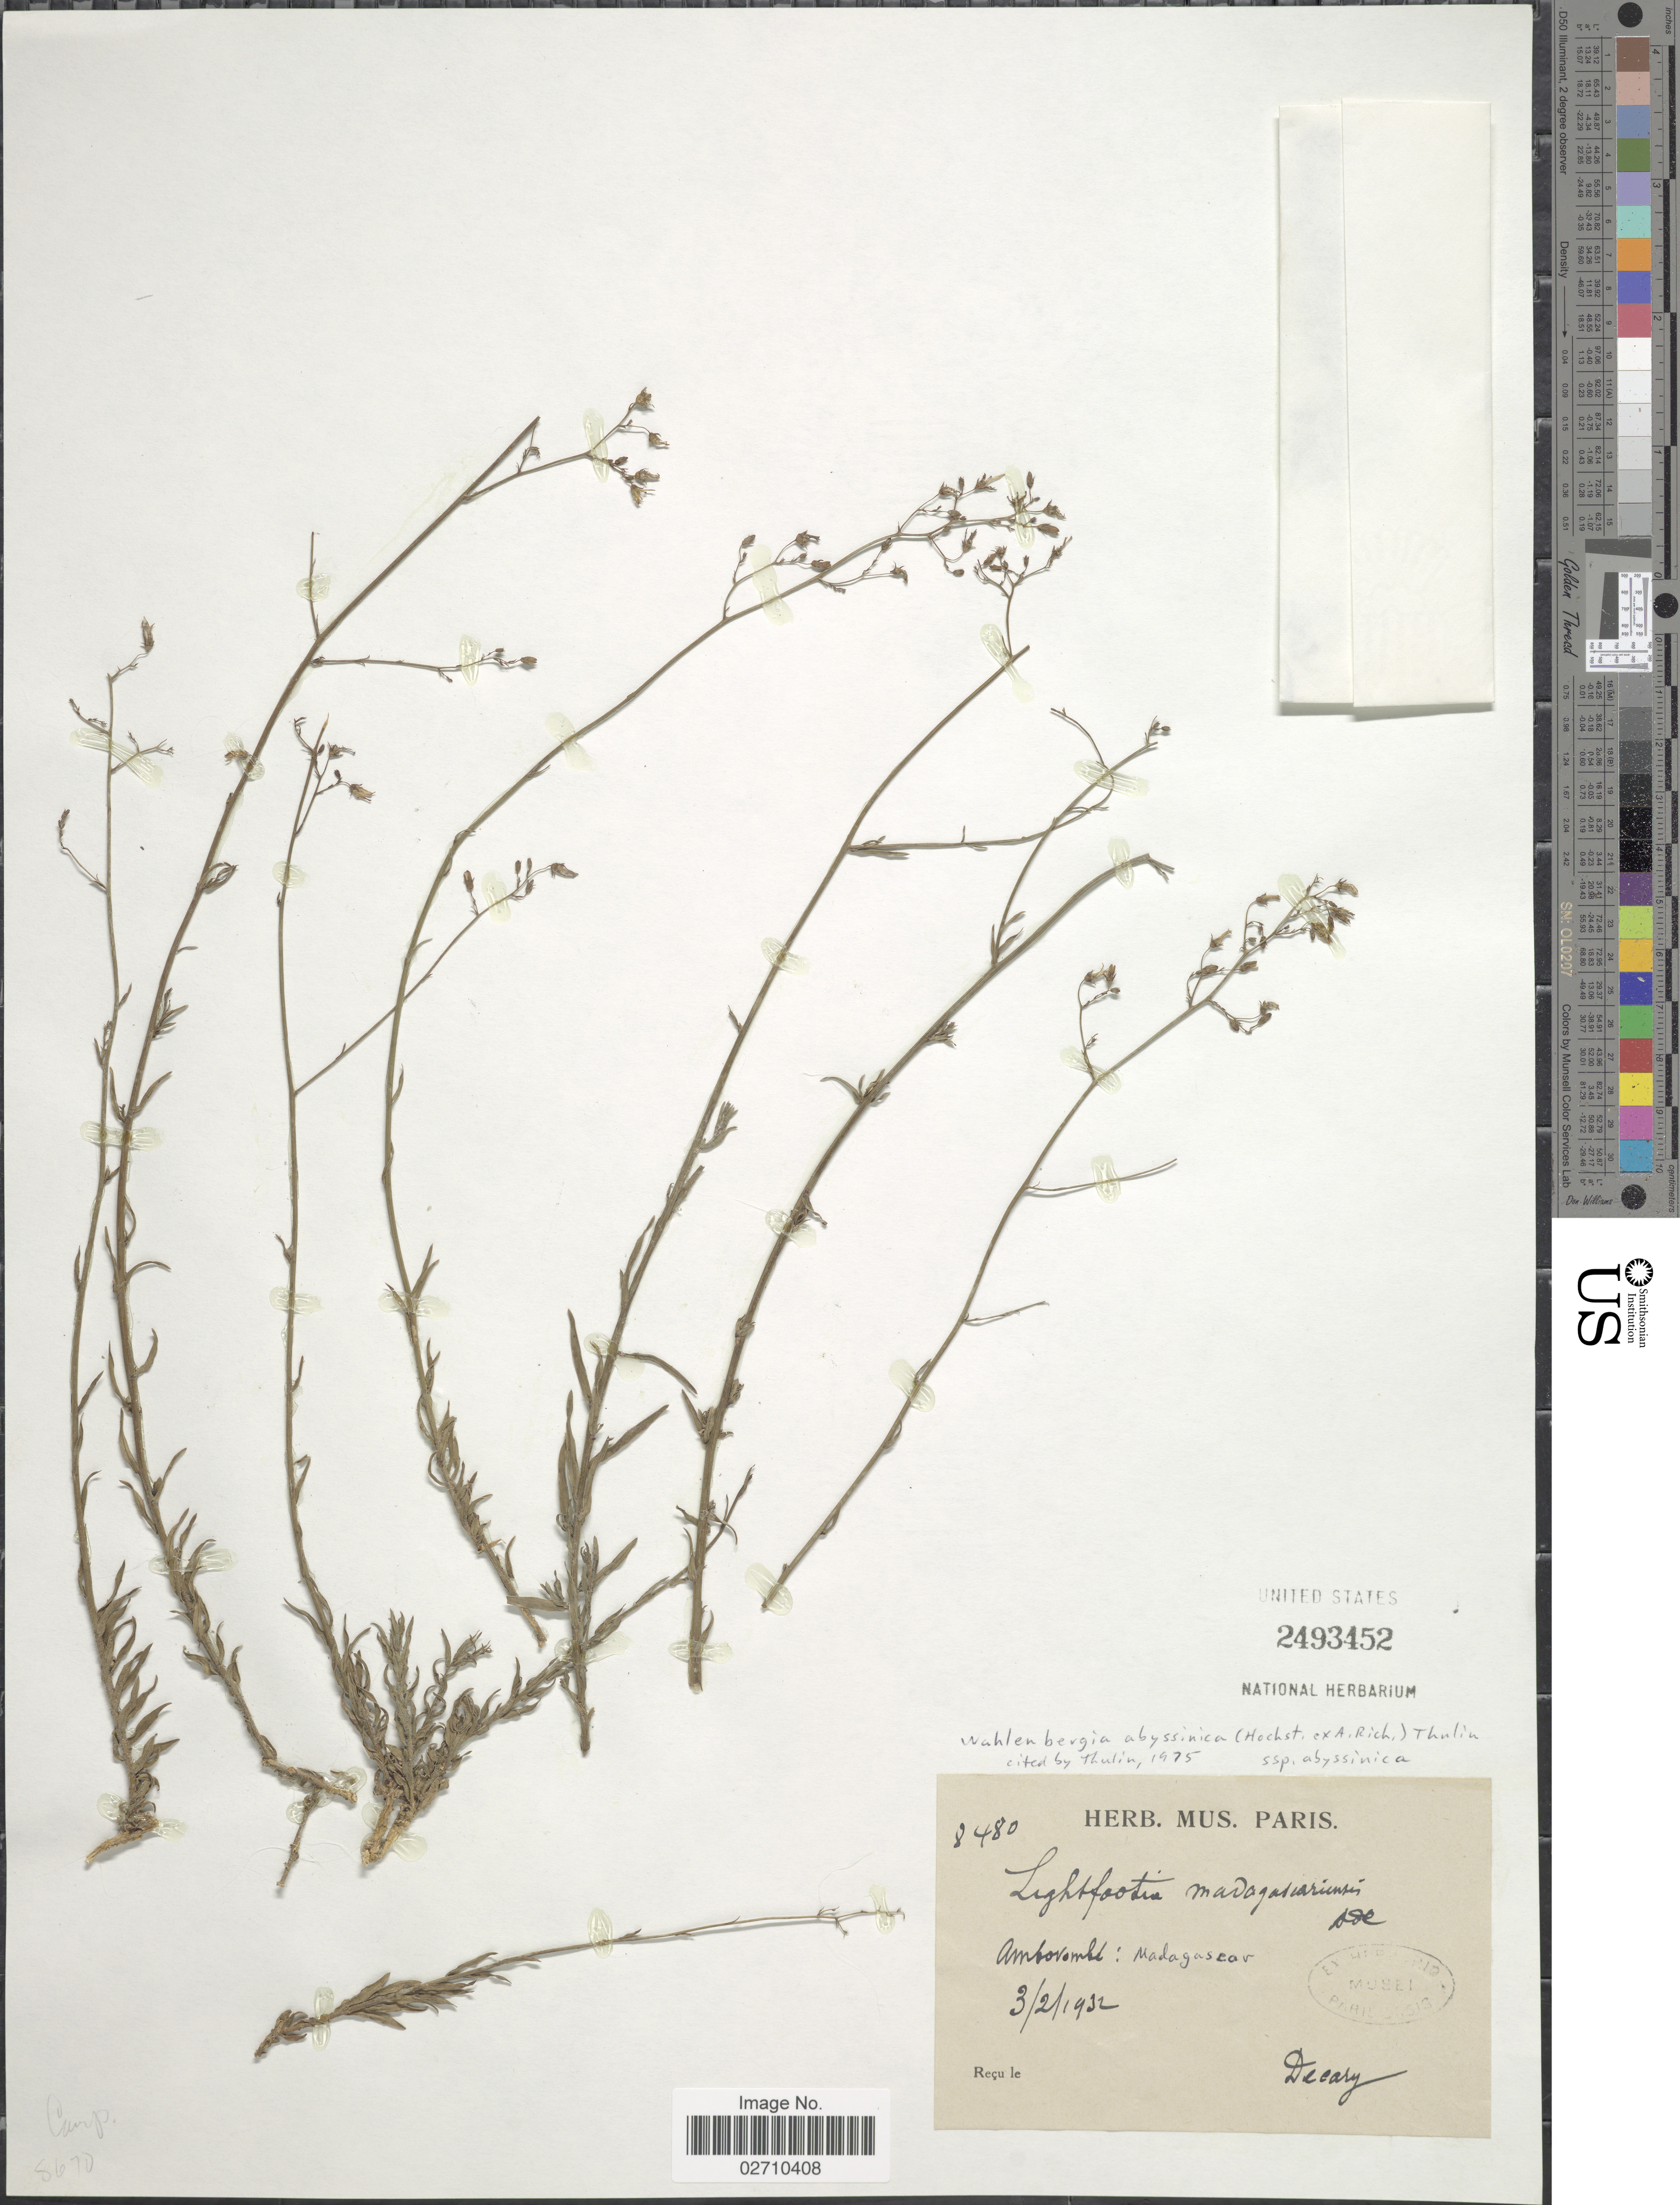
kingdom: Plantae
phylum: Tracheophyta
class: Magnoliopsida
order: Asterales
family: Campanulaceae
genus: Wahlenbergia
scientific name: Wahlenbergia abyssinica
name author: (Hochst. ex A. Rich.) Thulin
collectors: Decary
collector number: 8480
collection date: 1932-02-03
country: Madagascar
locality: Ambovombe.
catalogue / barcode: US 2493452